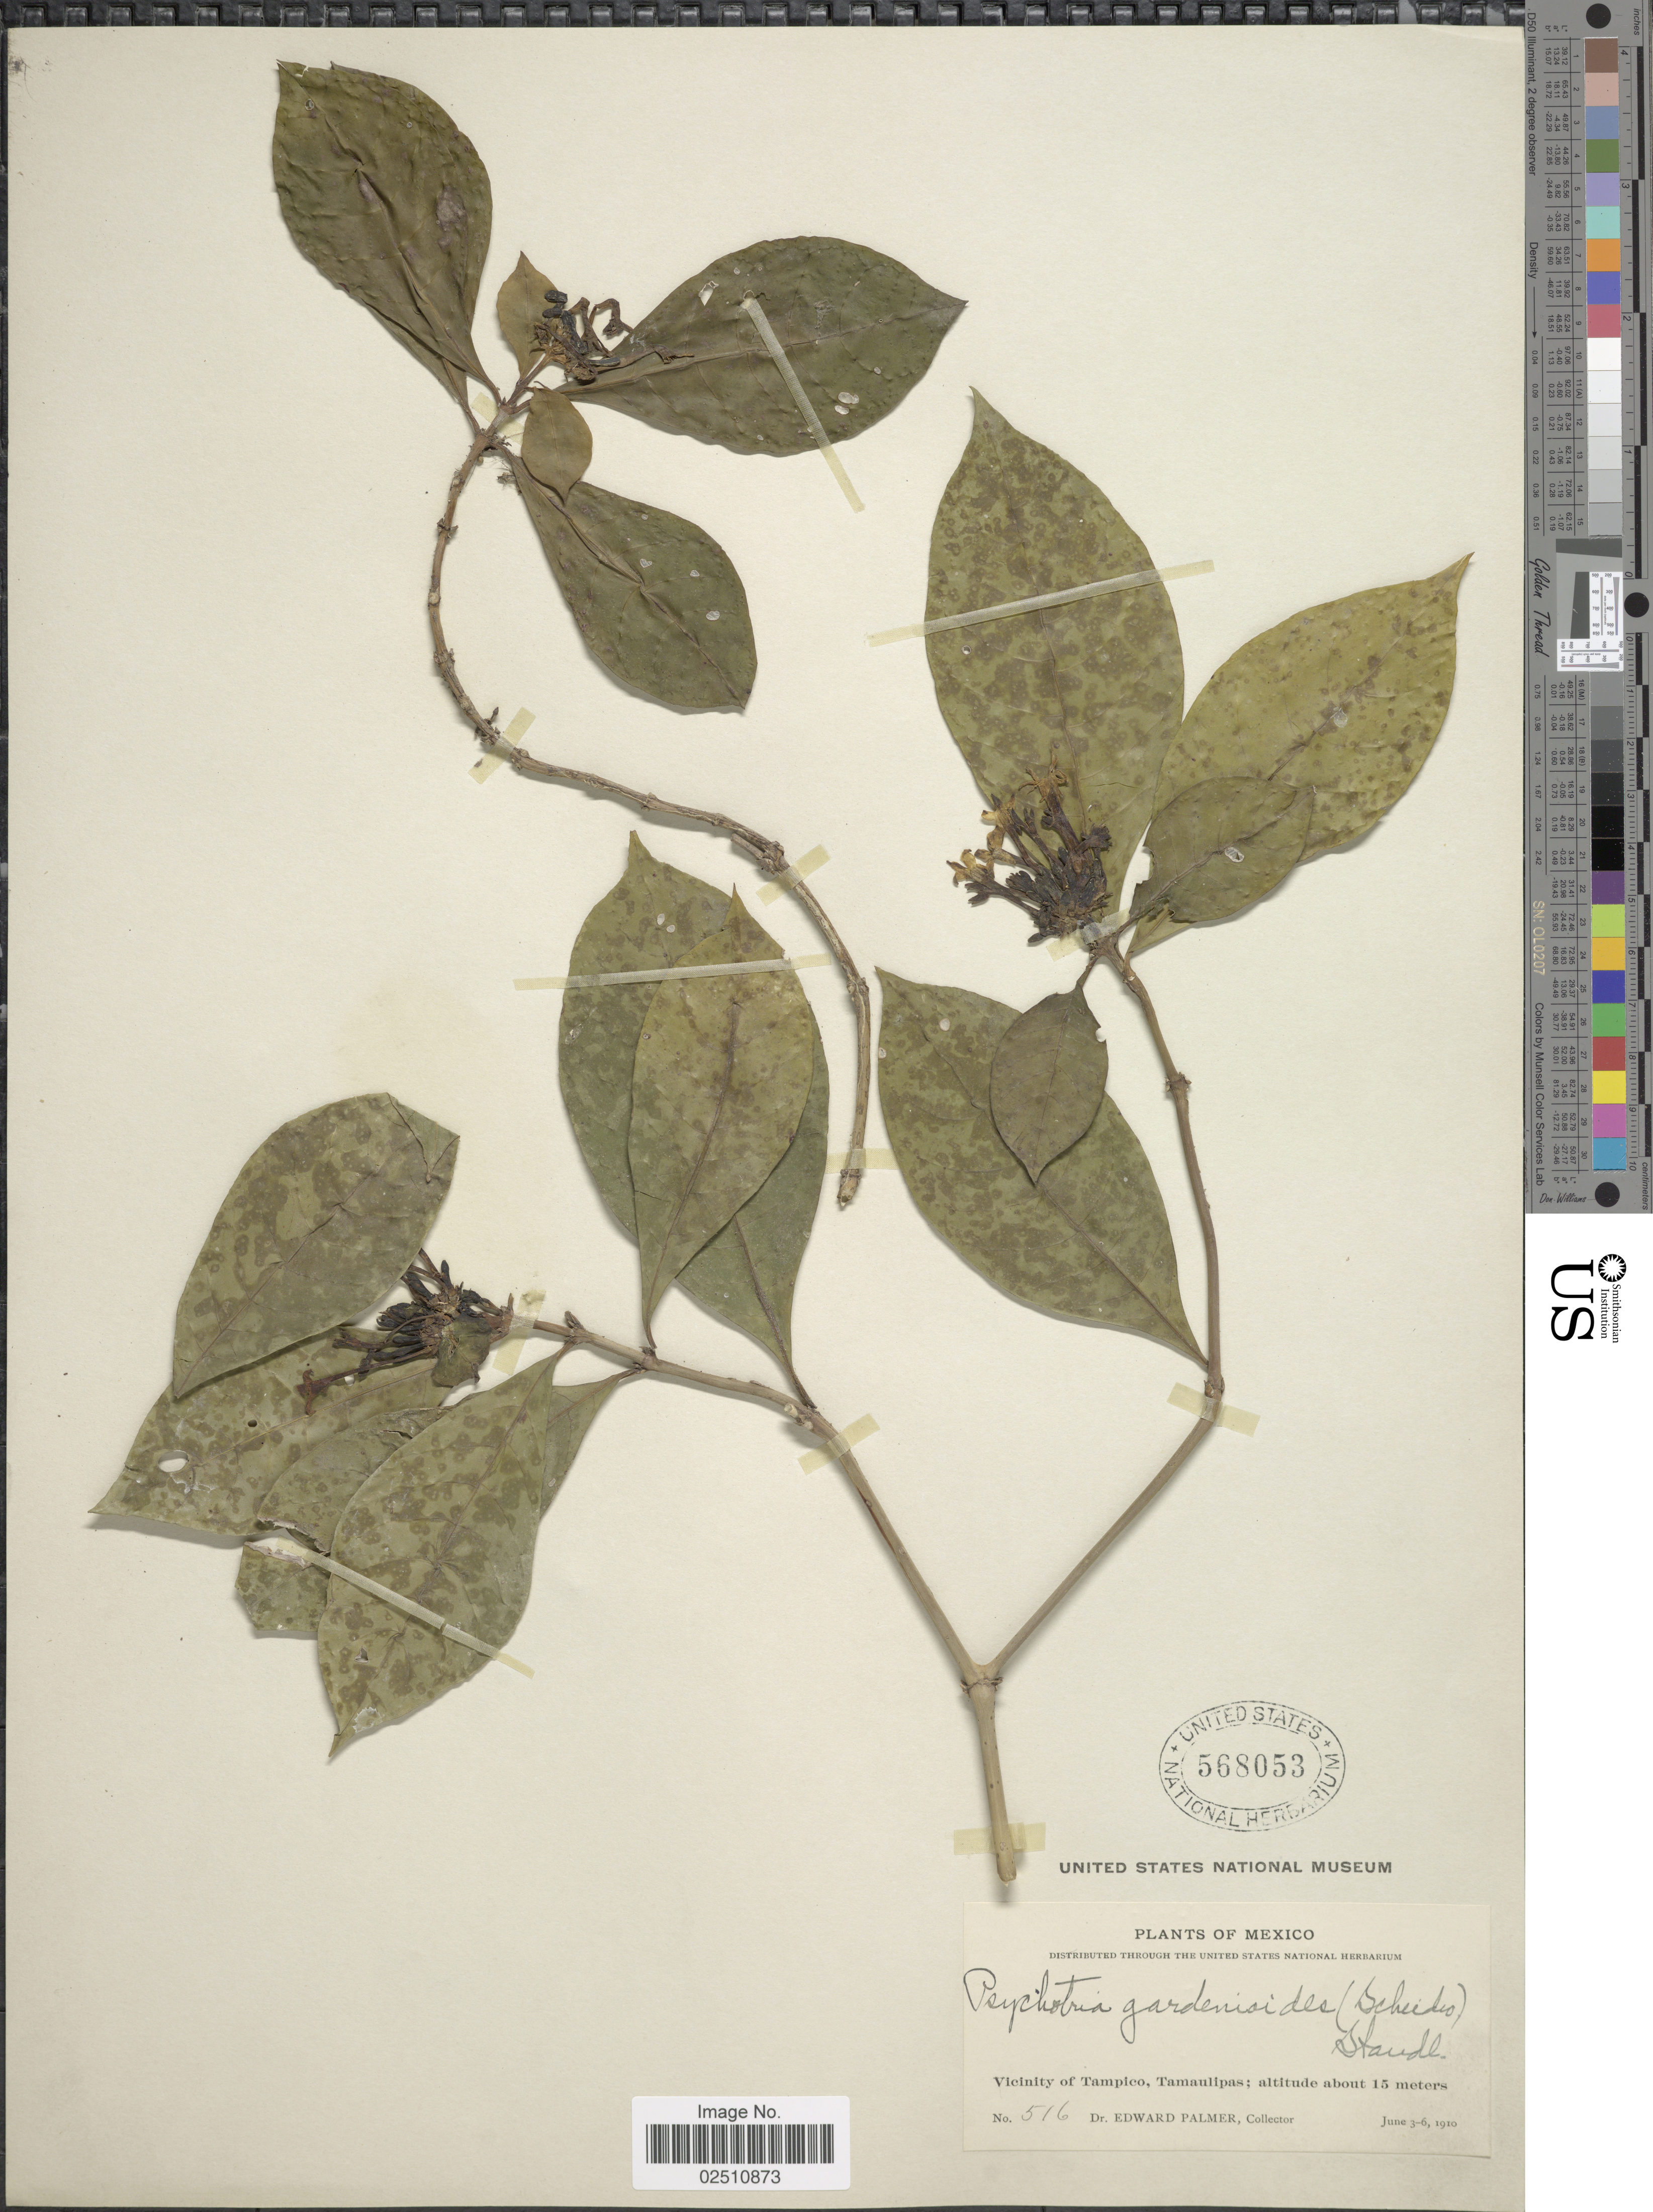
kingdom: Plantae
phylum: Tracheophyta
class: Magnoliopsida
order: Gentianales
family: Rubiaceae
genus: Psychotria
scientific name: Psychotria gardenioides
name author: (Scheidw.) Standl.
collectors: E. Palmer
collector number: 516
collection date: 1910-06-03/1910-06-06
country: Mexico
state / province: Tamaulipas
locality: Vicinity of Tampico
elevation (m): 15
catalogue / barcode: US 568053